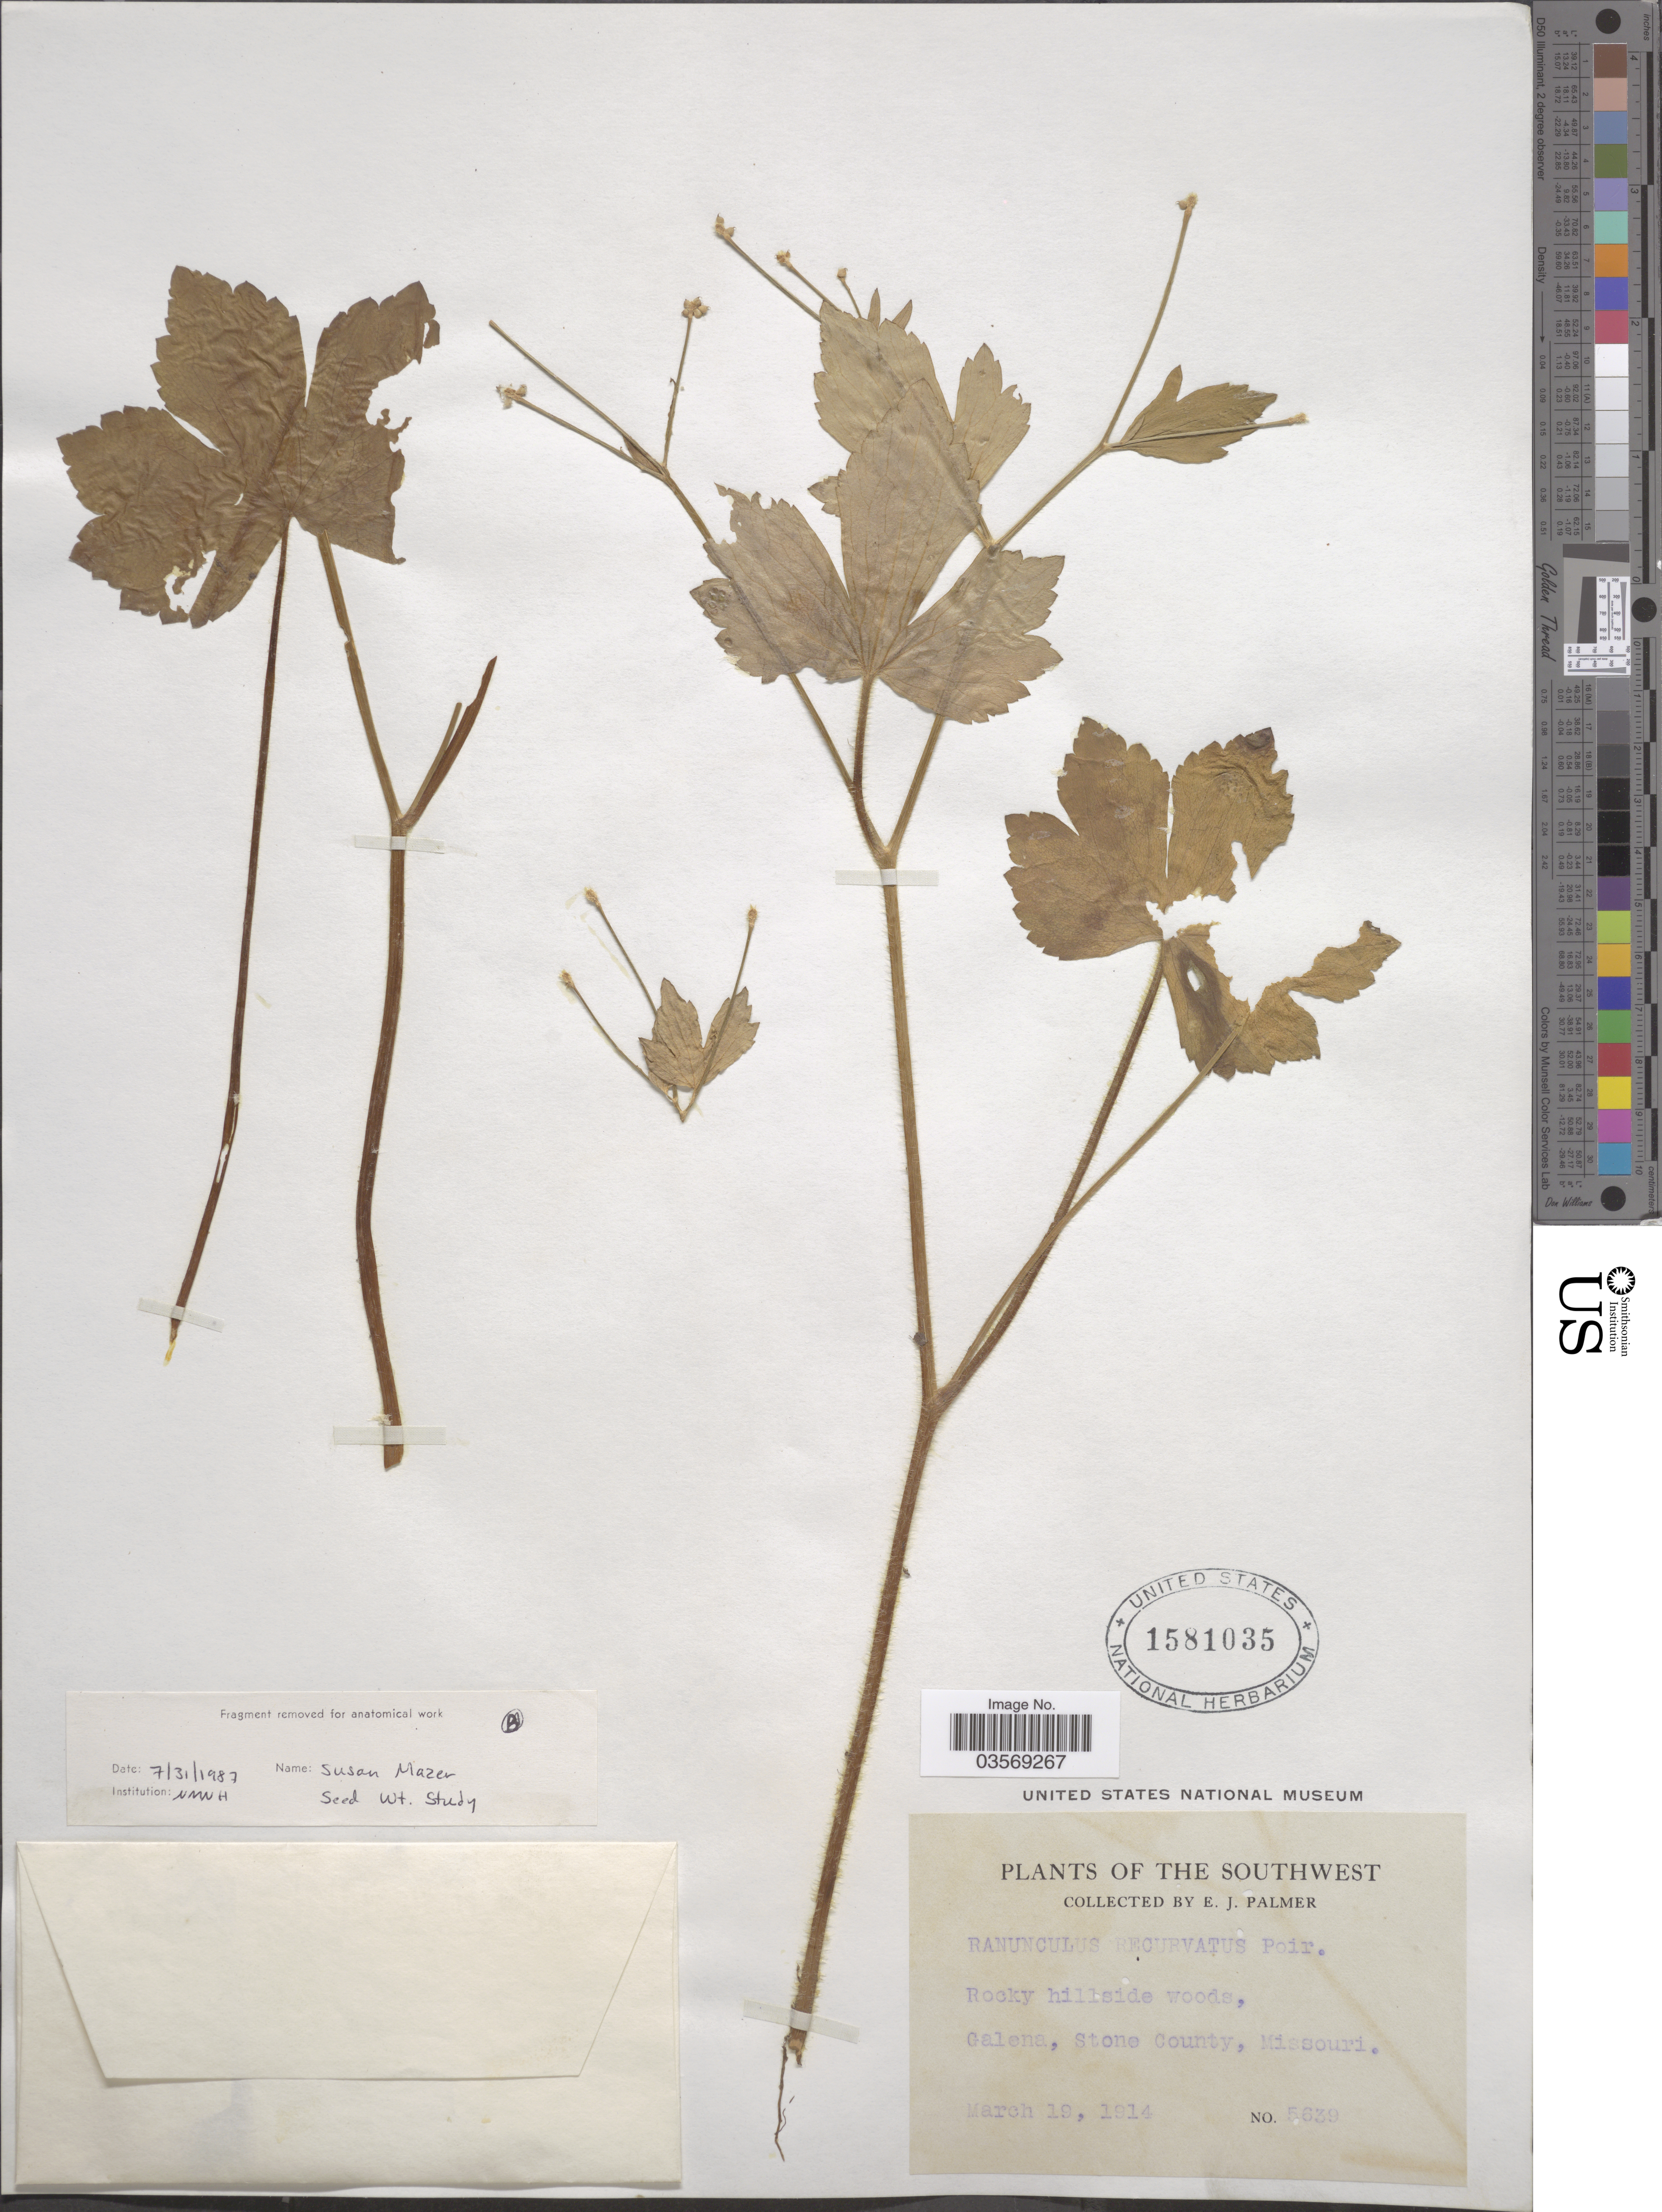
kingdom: Plantae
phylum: Tracheophyta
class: Magnoliopsida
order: Ranunculales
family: Ranunculaceae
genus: Ranunculus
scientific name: Ranunculus recurvatus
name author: Poir.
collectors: E. J. Palmer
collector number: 5639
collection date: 1914-03-19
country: United States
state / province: Missouri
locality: The Southwest. Galena, Stone County.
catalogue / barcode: US 1581035